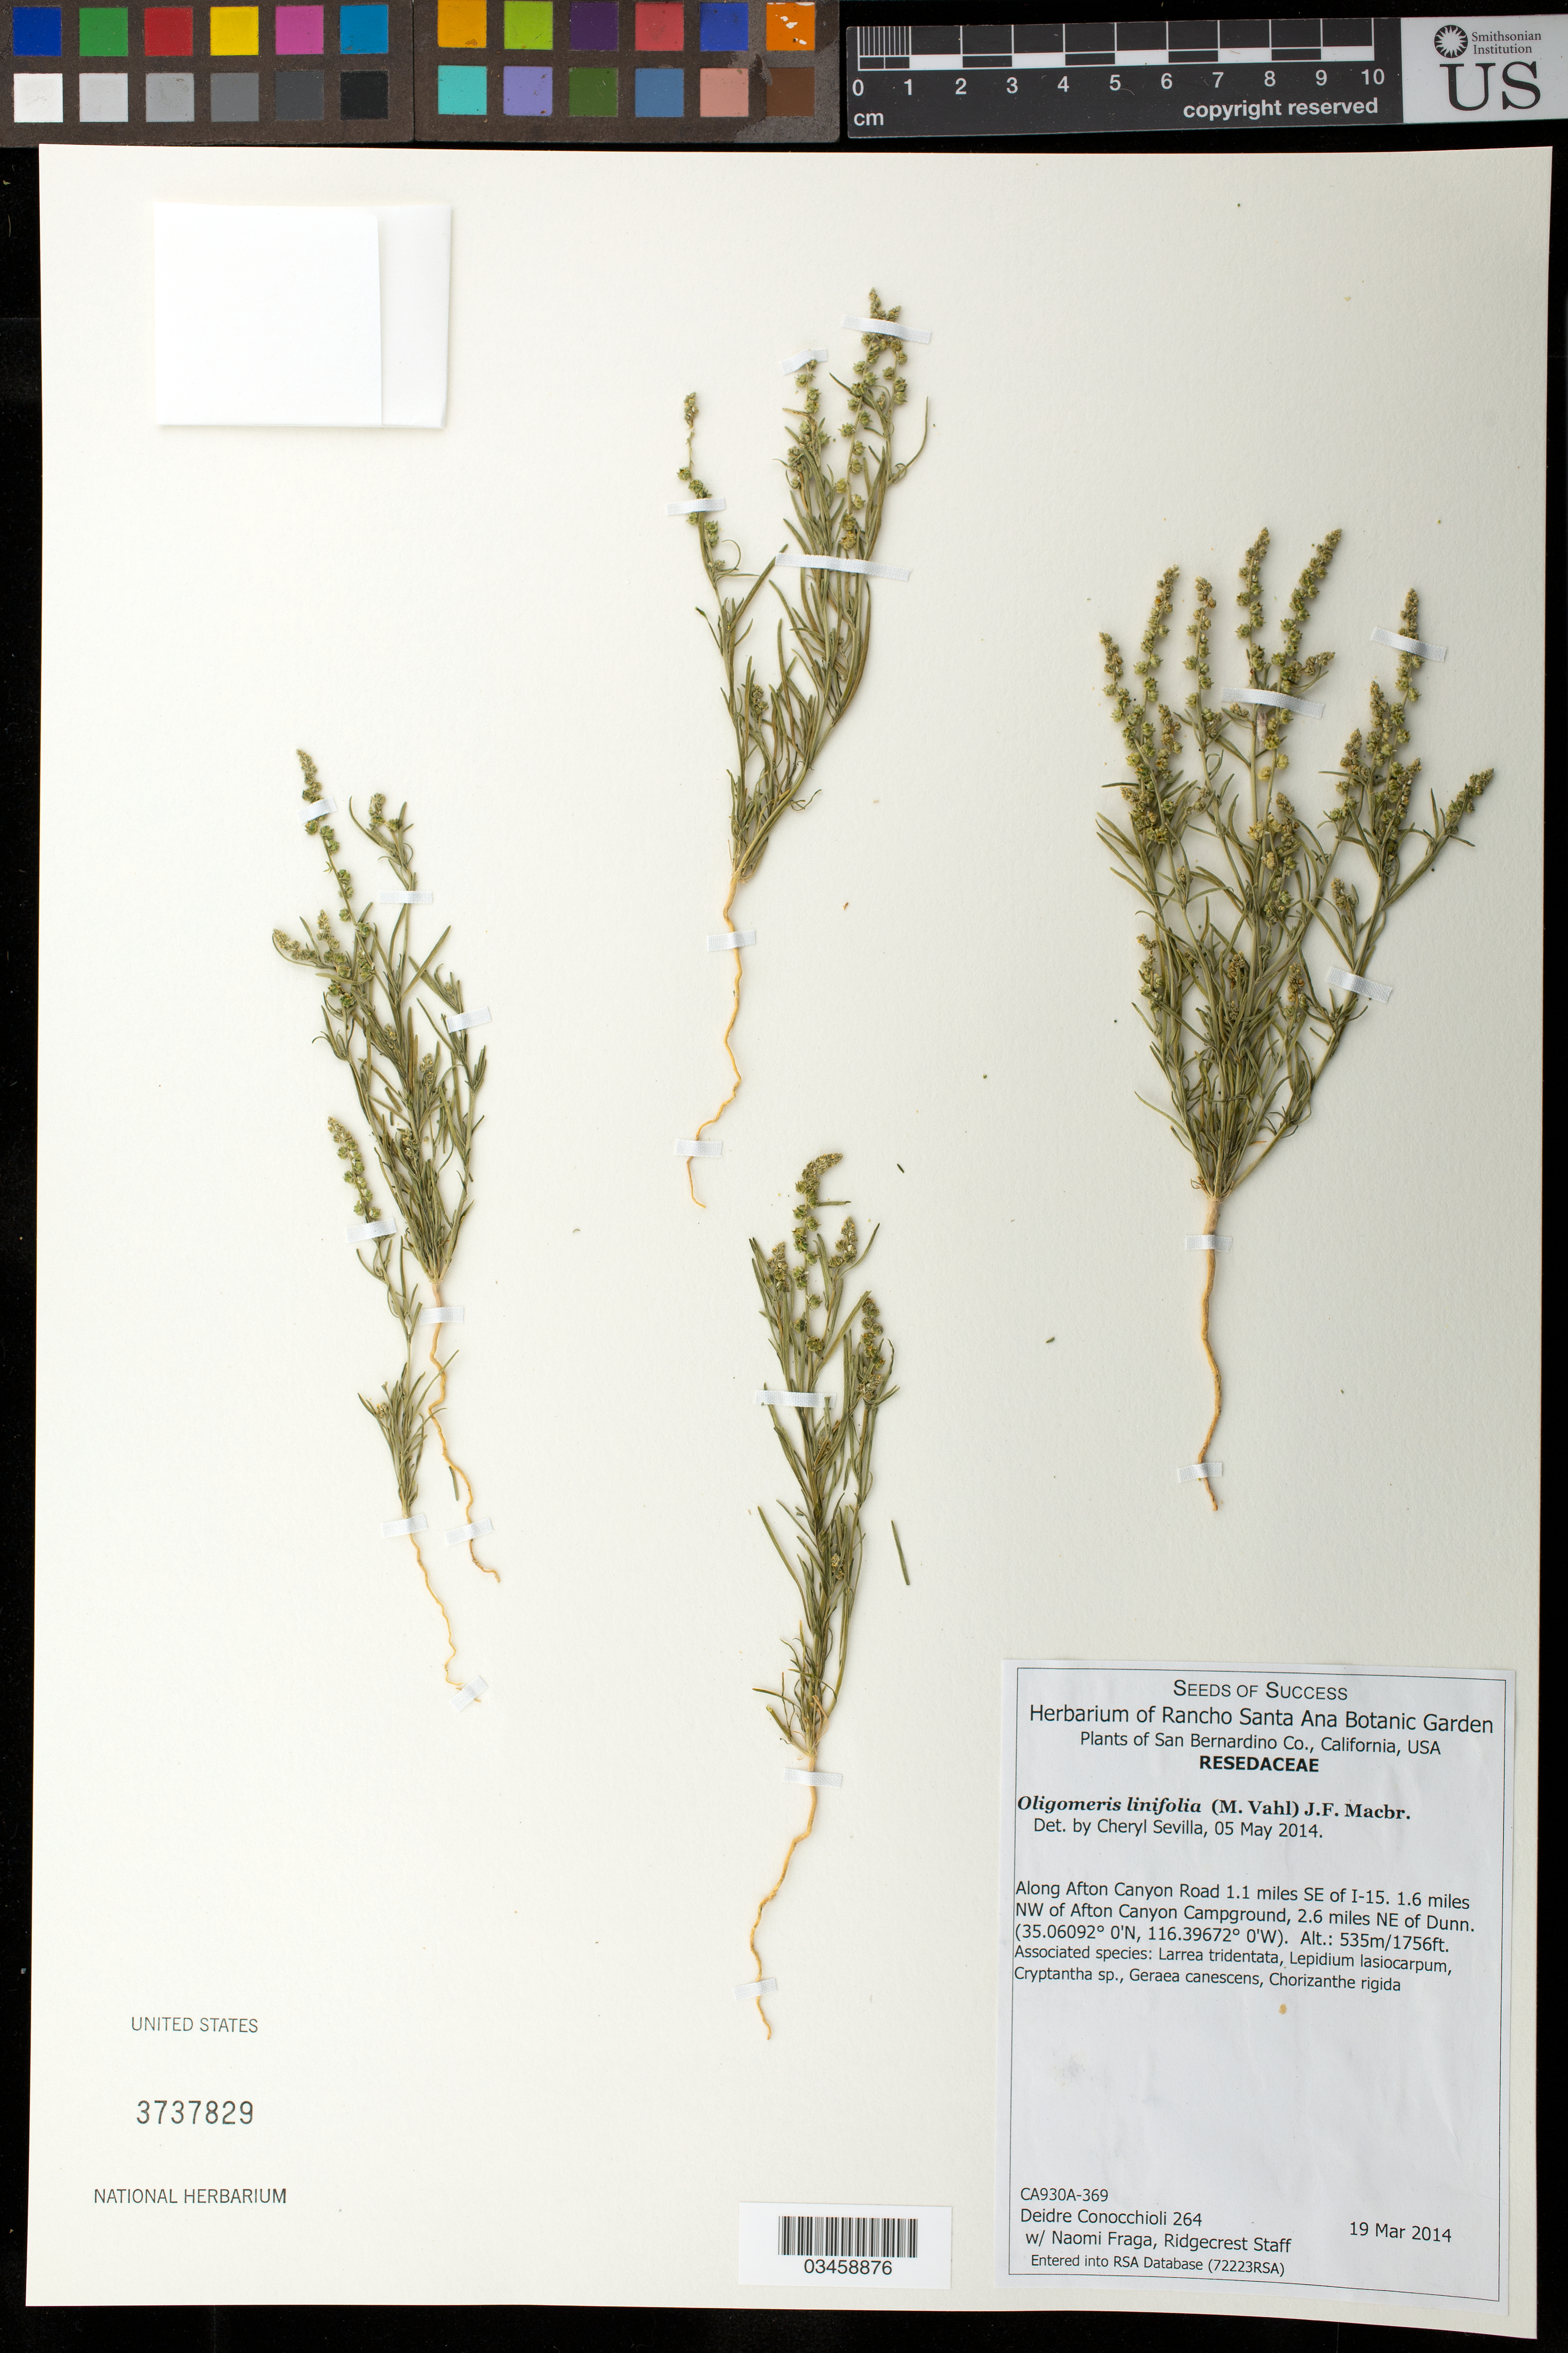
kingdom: Plantae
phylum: Tracheophyta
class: Magnoliopsida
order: Brassicales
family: Resedaceae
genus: Oligomeris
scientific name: Oligomeris linifolia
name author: (Vahl) J.F. Macbr.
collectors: D. Conocchioli & N. Fraga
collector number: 264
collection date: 2014-03-19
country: United States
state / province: California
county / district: San Bernardino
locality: Along Afton Canyon Road 1.1 mi. SE of I-15. 1.6 mi. NW of Afton Canyon Camgraund, 2.6 mi. NE of Dunn.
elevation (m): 535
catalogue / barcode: US 3737829